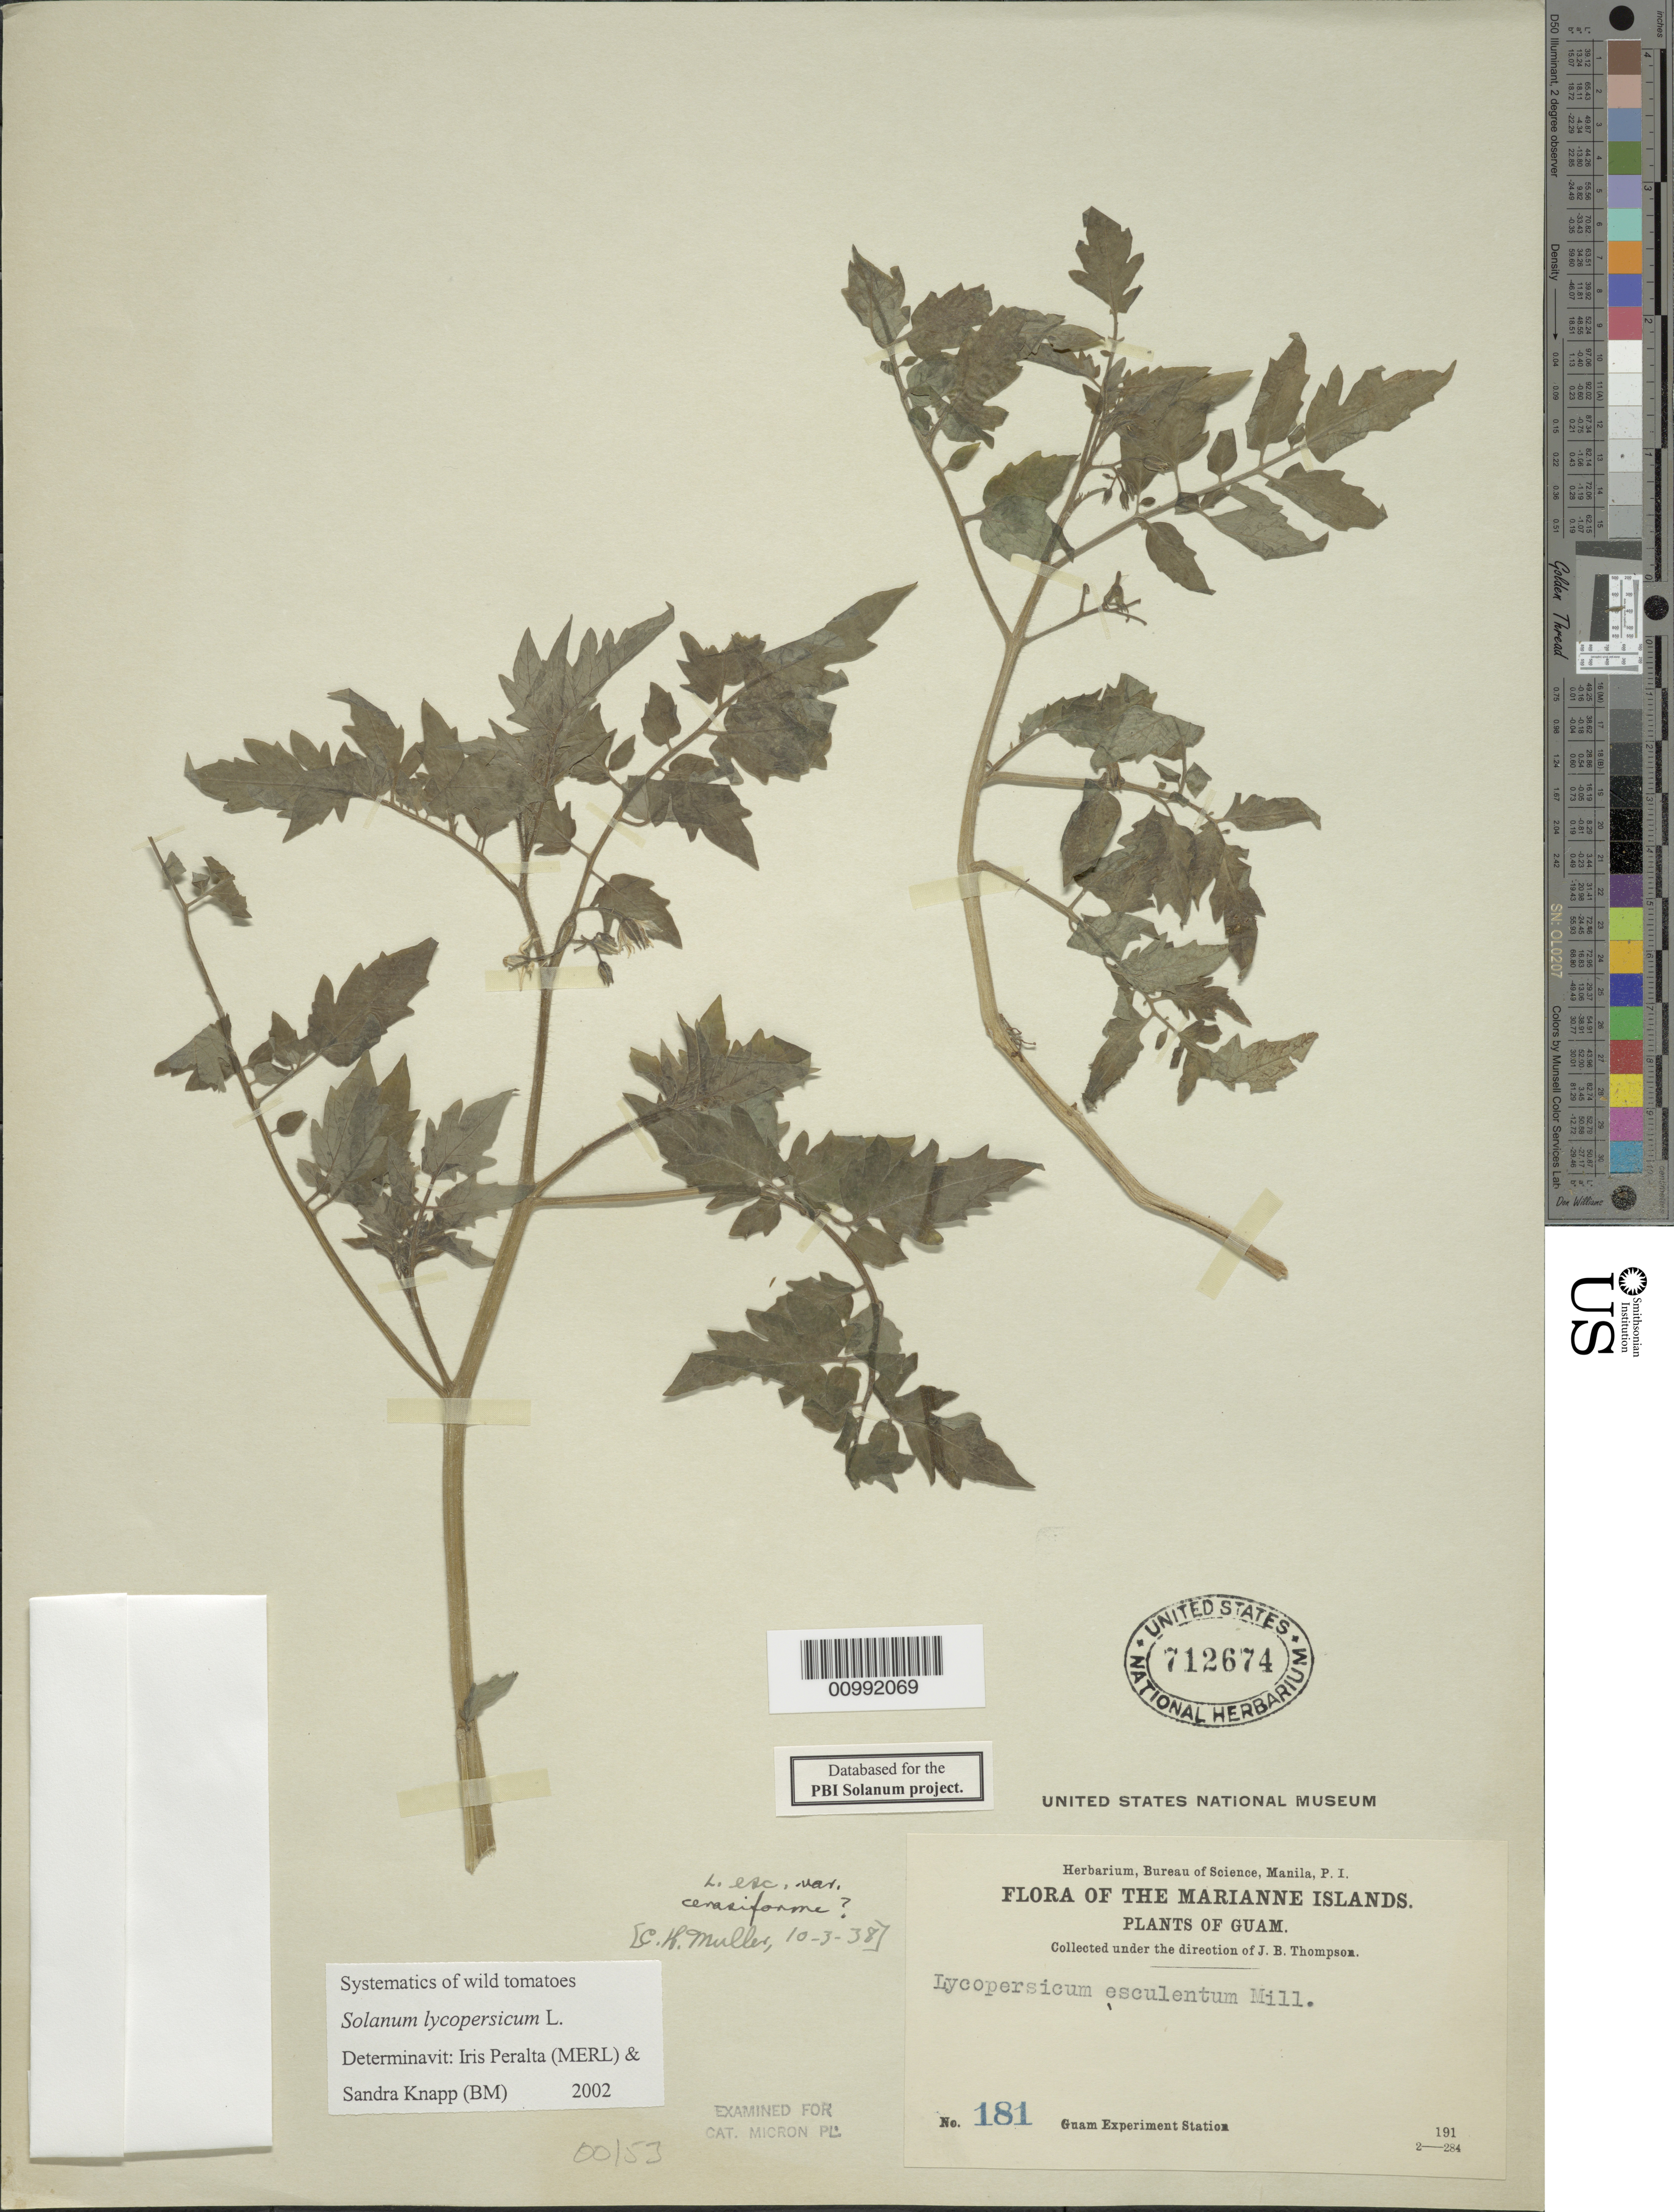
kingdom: Plantae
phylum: Tracheophyta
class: Magnoliopsida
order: Solanales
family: Solanaceae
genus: Solanum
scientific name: Solanum lycopersicum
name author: L.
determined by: Peralta, Iris E.; Knapp, S. D.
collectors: Guam Exp. Sta.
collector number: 181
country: Guam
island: Guam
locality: Mariane Islands, Guam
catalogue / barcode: US 712674